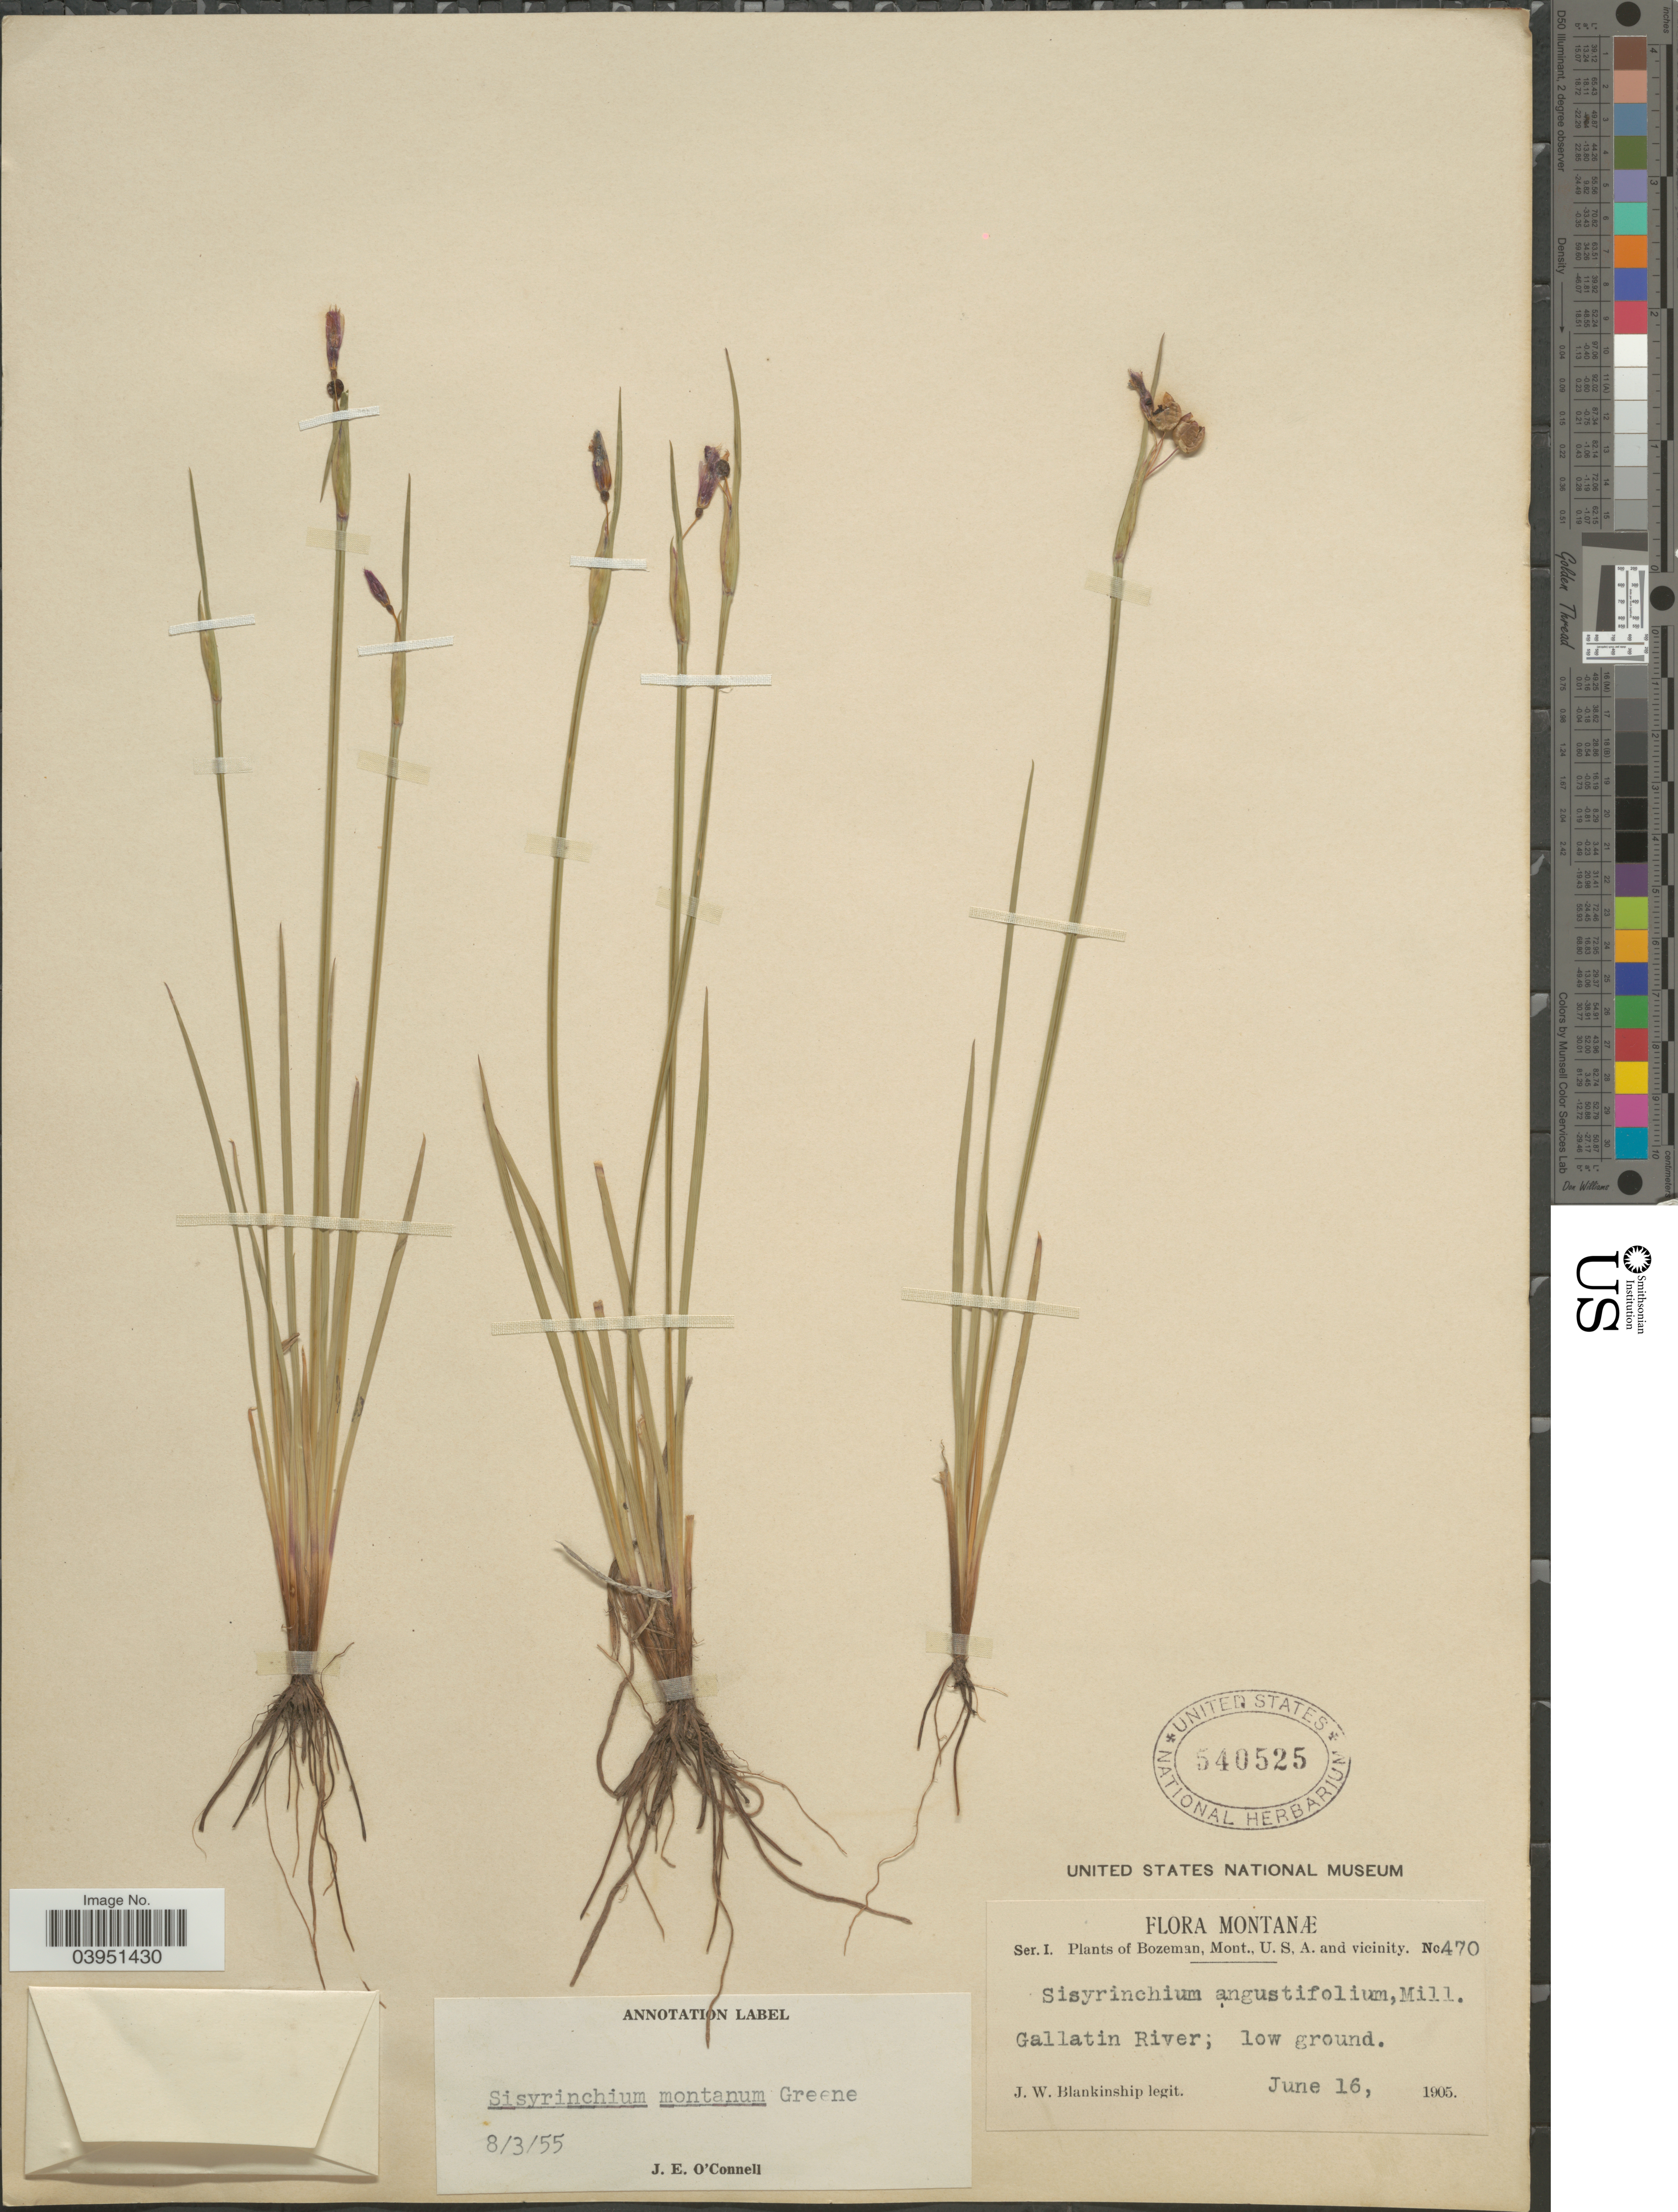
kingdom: Plantae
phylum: Tracheophyta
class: Liliopsida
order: Asparagales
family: Iridaceae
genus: Sisyrinchium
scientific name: Sisyrinchium montanum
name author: Greene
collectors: J. W. Blankinship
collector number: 470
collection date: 1905-06-16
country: United States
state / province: Montana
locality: Bozeman, Mont., U.S.A. and vicinity. Gallatin River.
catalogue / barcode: US 540525